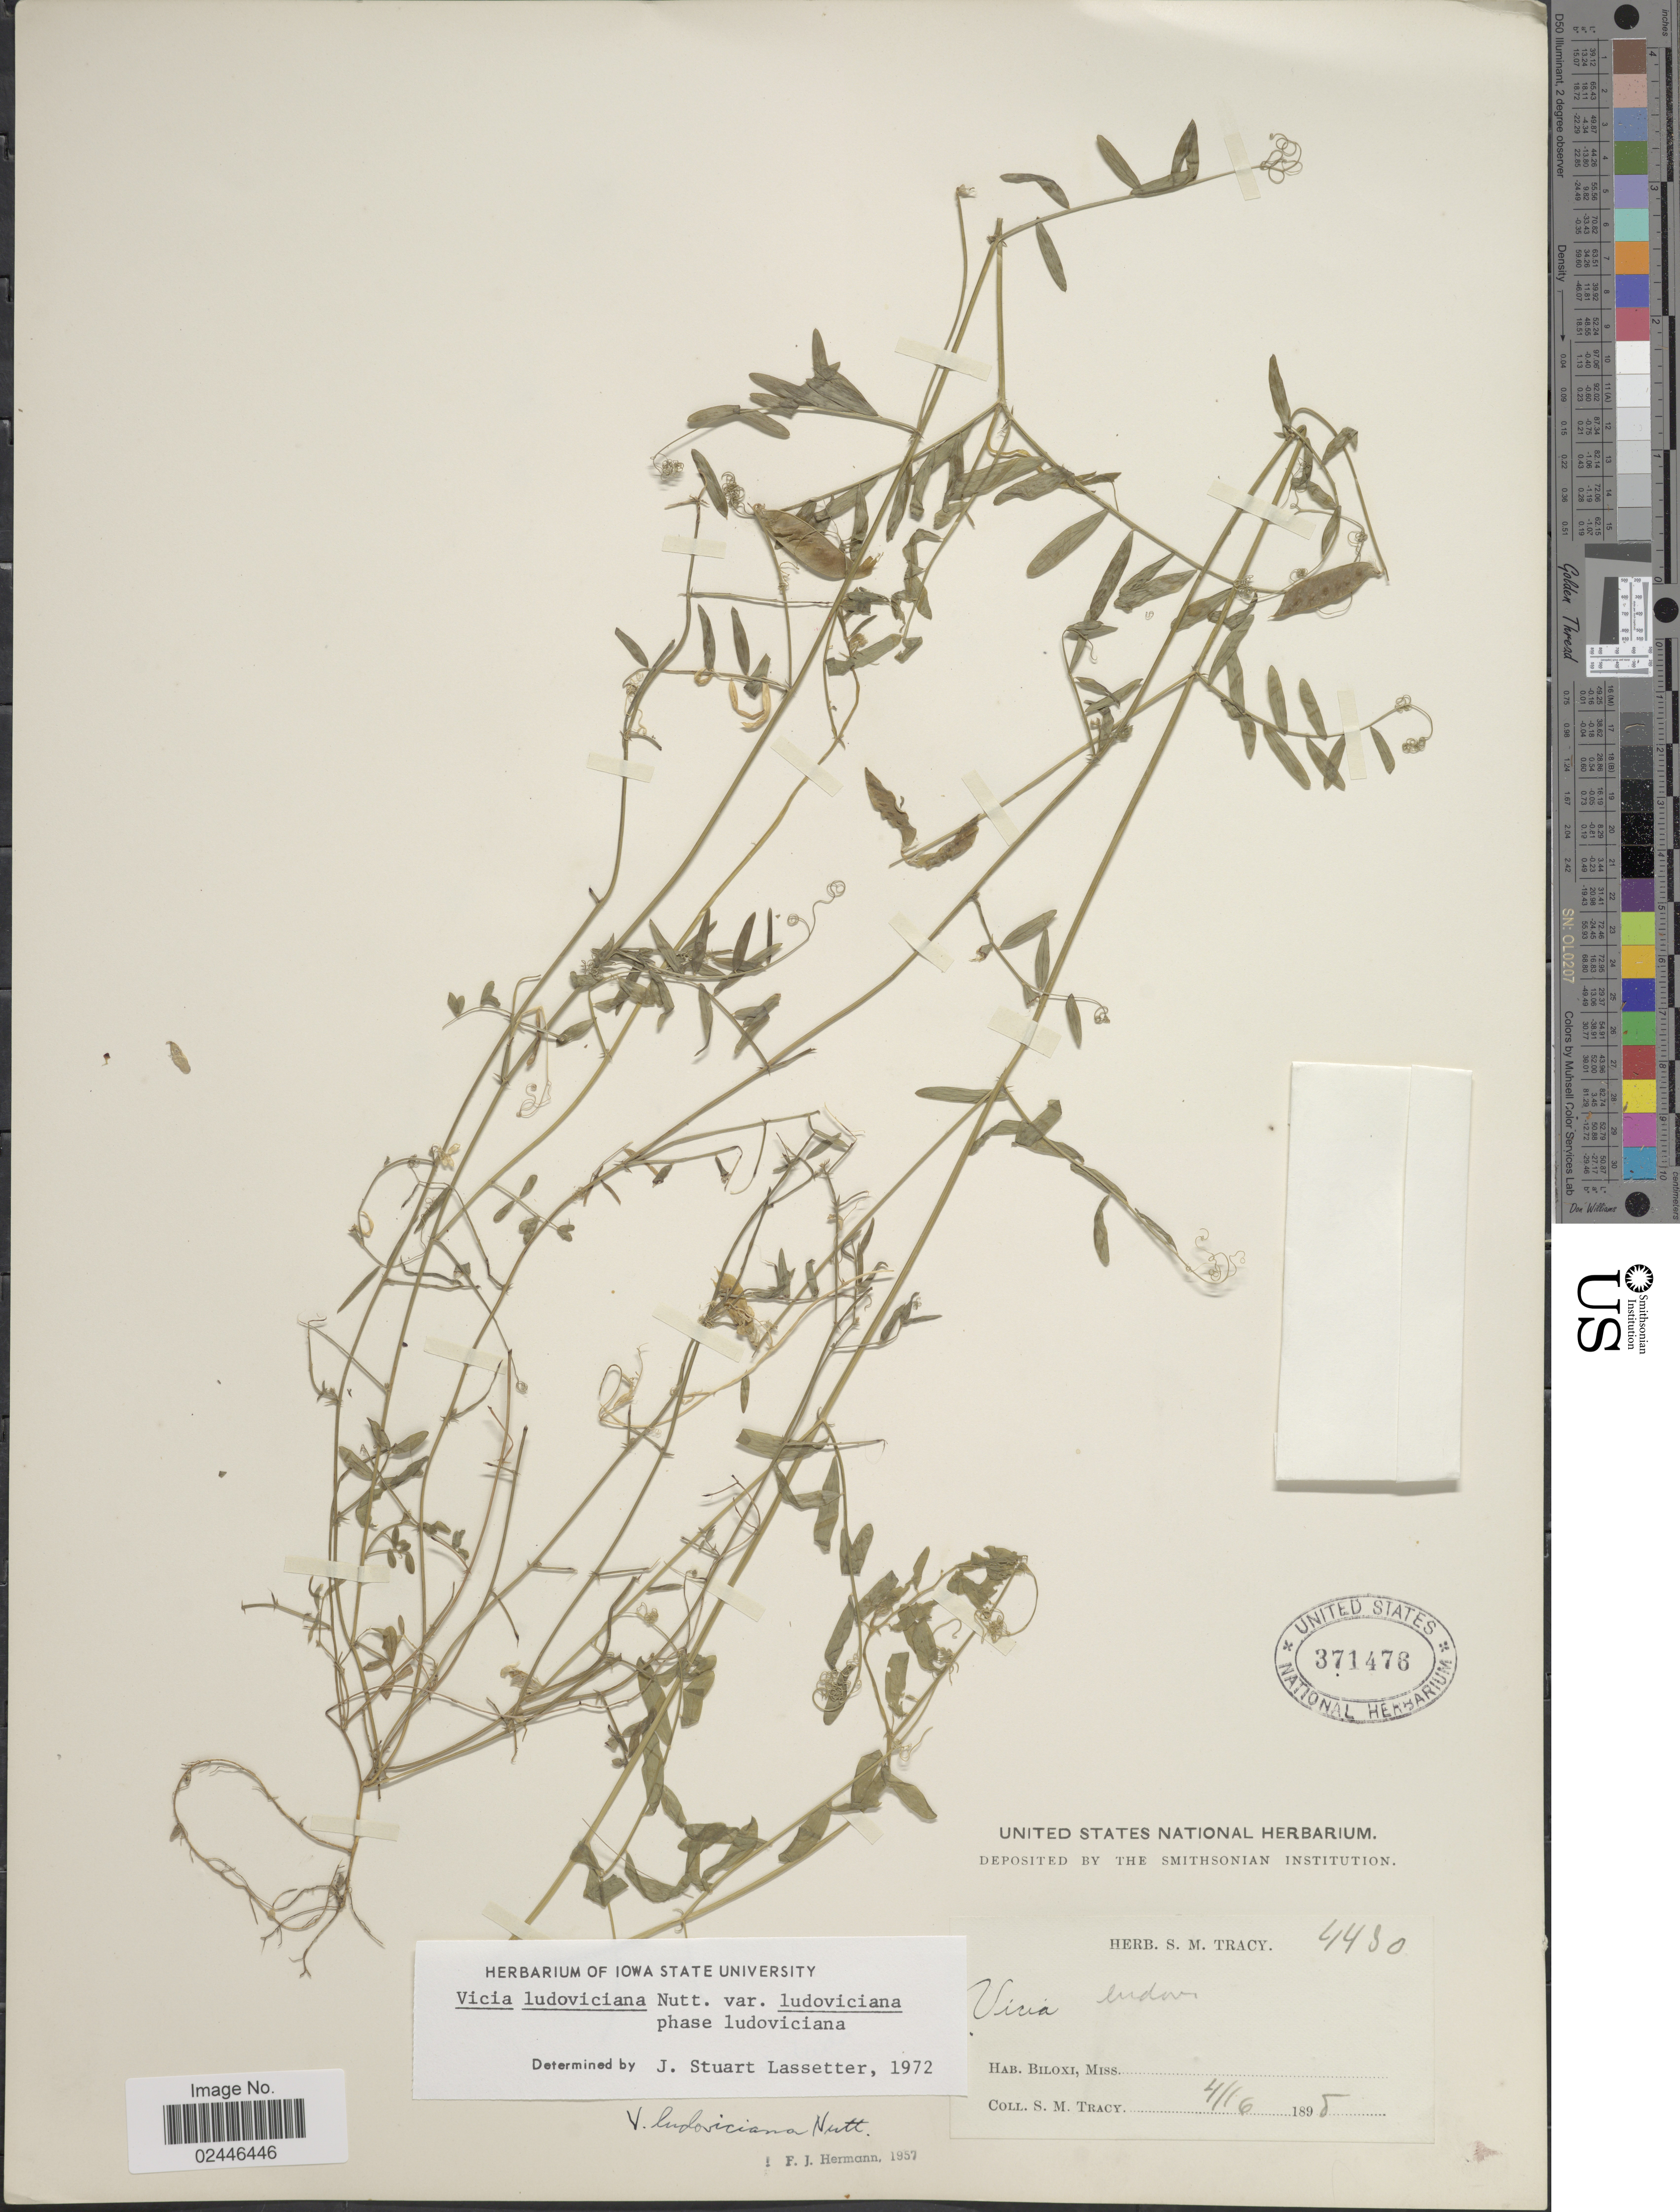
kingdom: Plantae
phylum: Tracheophyta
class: Magnoliopsida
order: Fabales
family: Fabaceae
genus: Vicia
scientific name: Vicia ludoviciana var. ludoviciana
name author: Nutt. ex Torr. & A. Gray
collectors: S. M. Tracy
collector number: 4430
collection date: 1898-04-16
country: United States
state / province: Mississippi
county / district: Harrison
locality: Biloxi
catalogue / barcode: US 371476